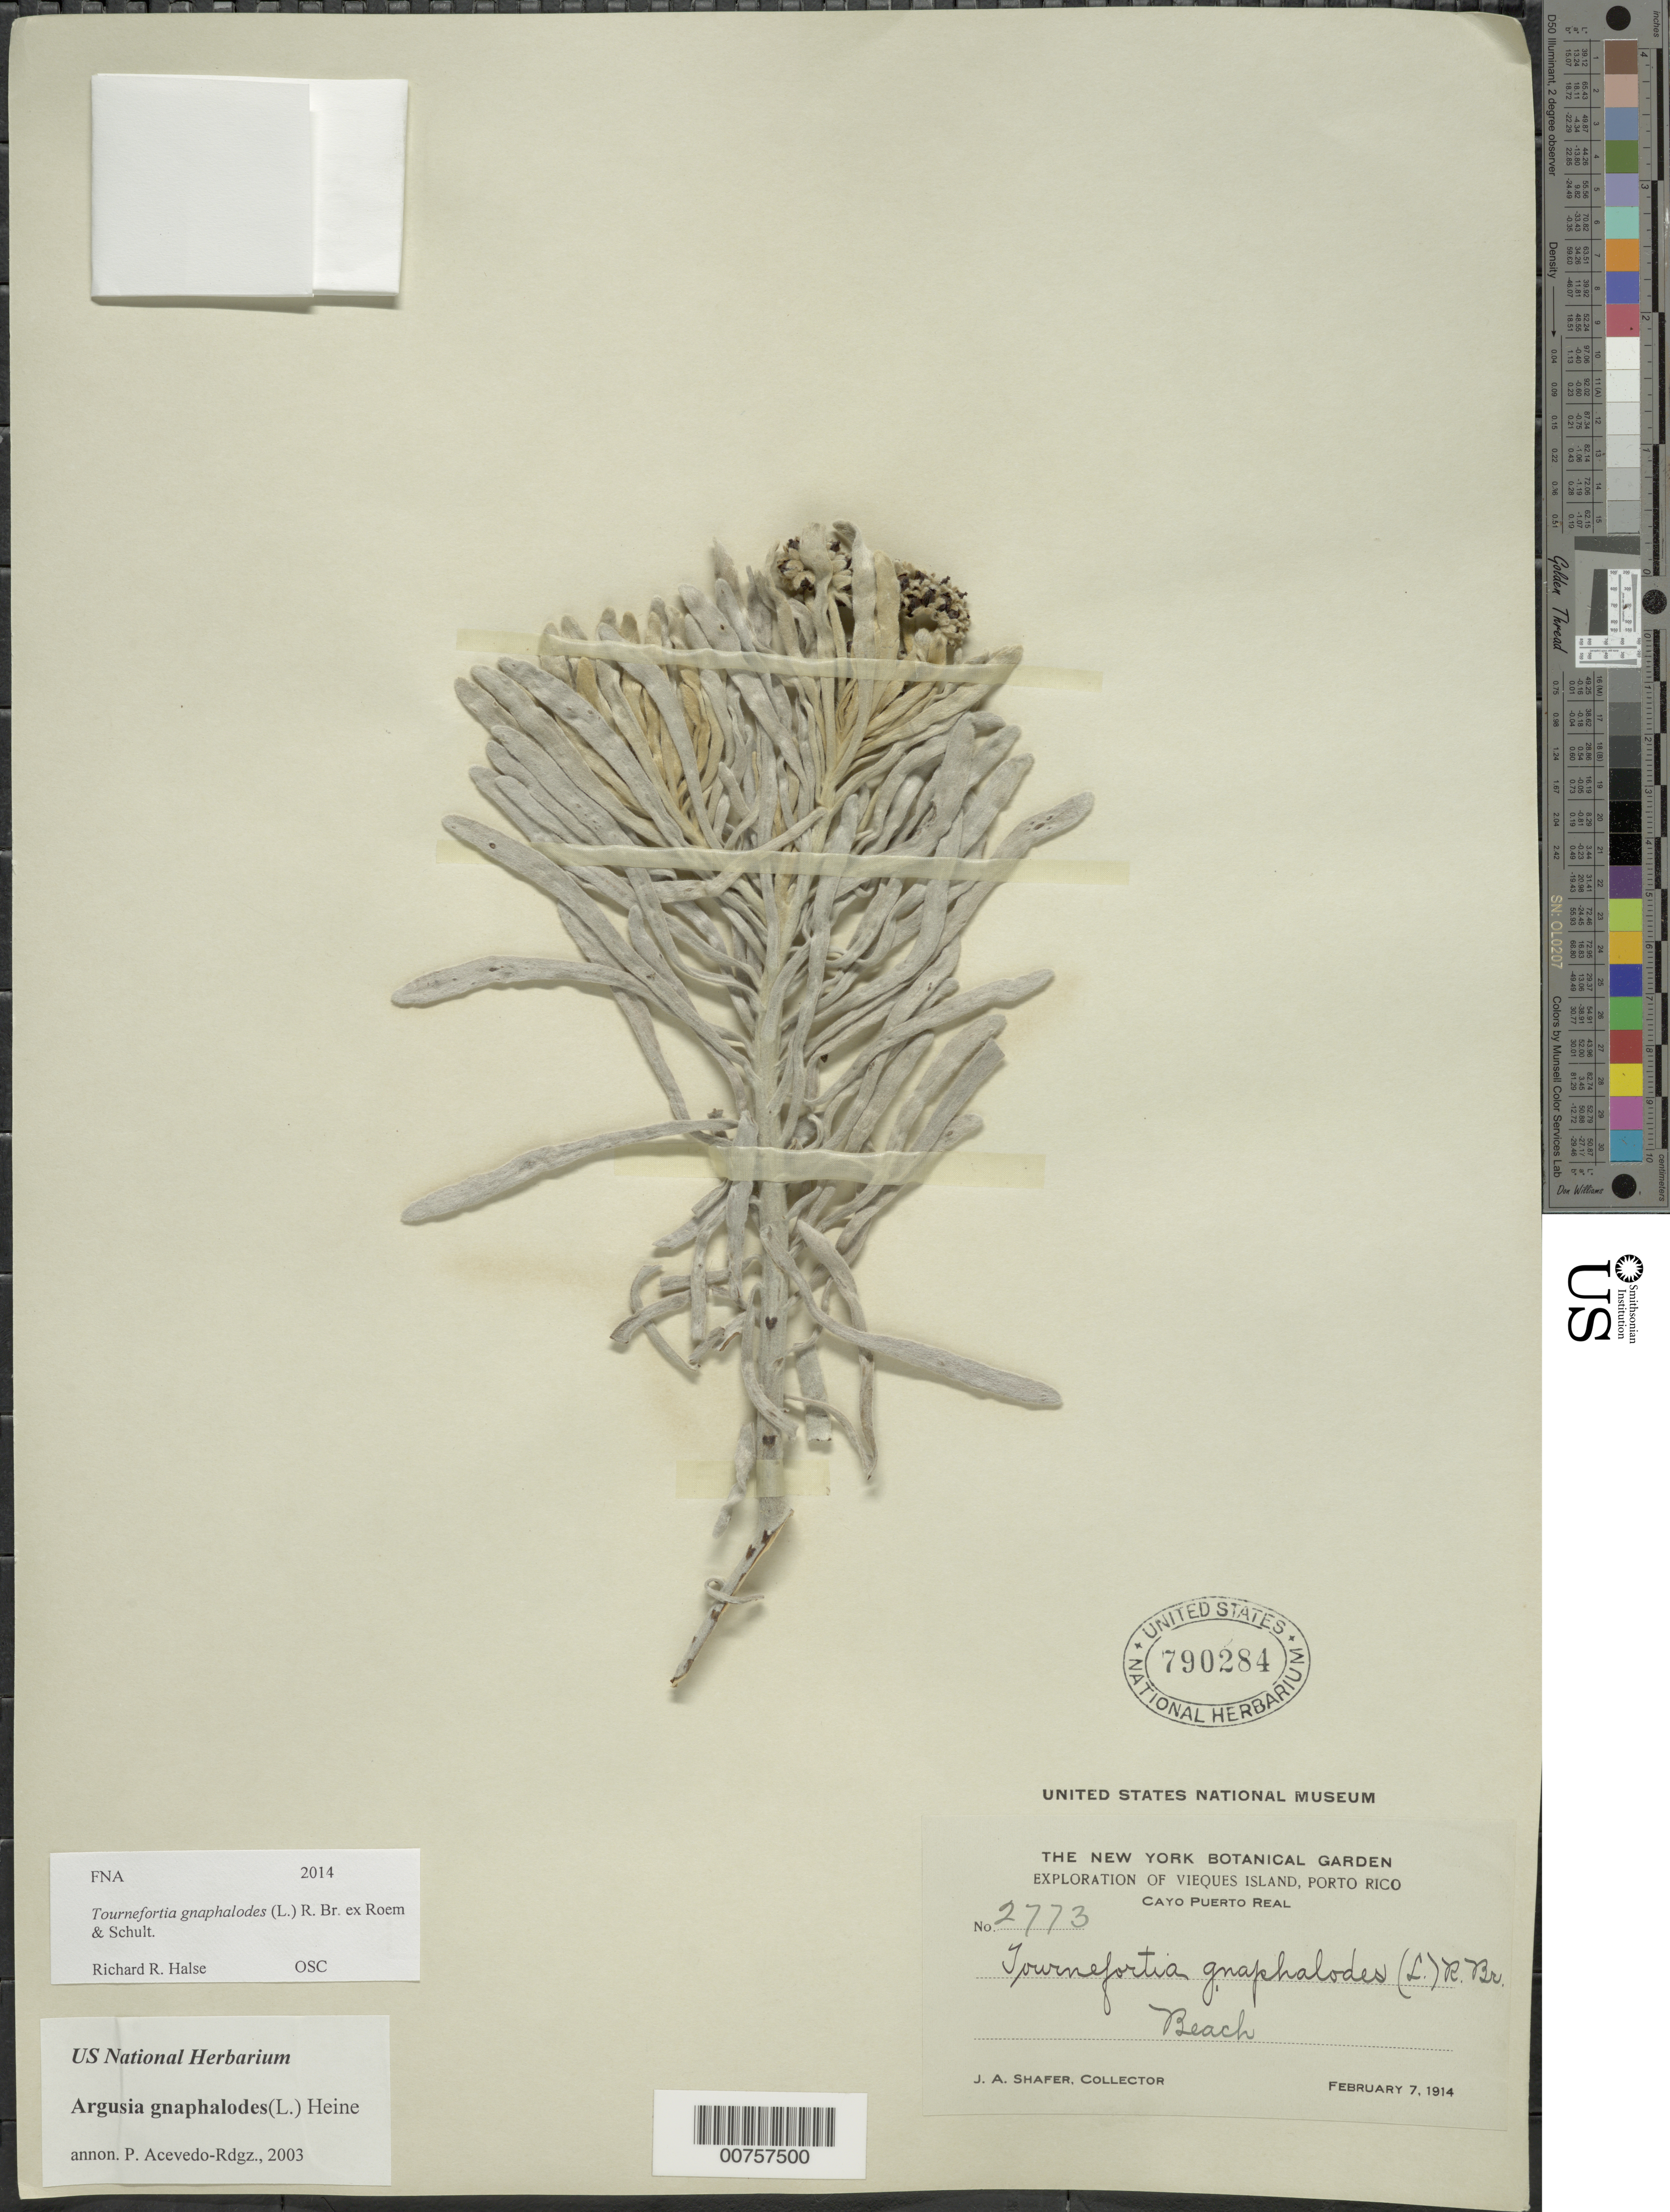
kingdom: Plantae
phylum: Tracheophyta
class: Magnoliopsida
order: Boraginales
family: Heliotropiaceae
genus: Tournefortia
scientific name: Tournefortia gnaphalodes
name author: (L.) R. Br. ex Roem. & Schult.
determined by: Halse, R. R.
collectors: J. A. Shafer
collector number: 2773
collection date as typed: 07 Feb 1914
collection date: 1914-02-07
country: Puerto Rico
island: Vieques I.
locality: Cayo Puerto Real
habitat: Beach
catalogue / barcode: US 790284